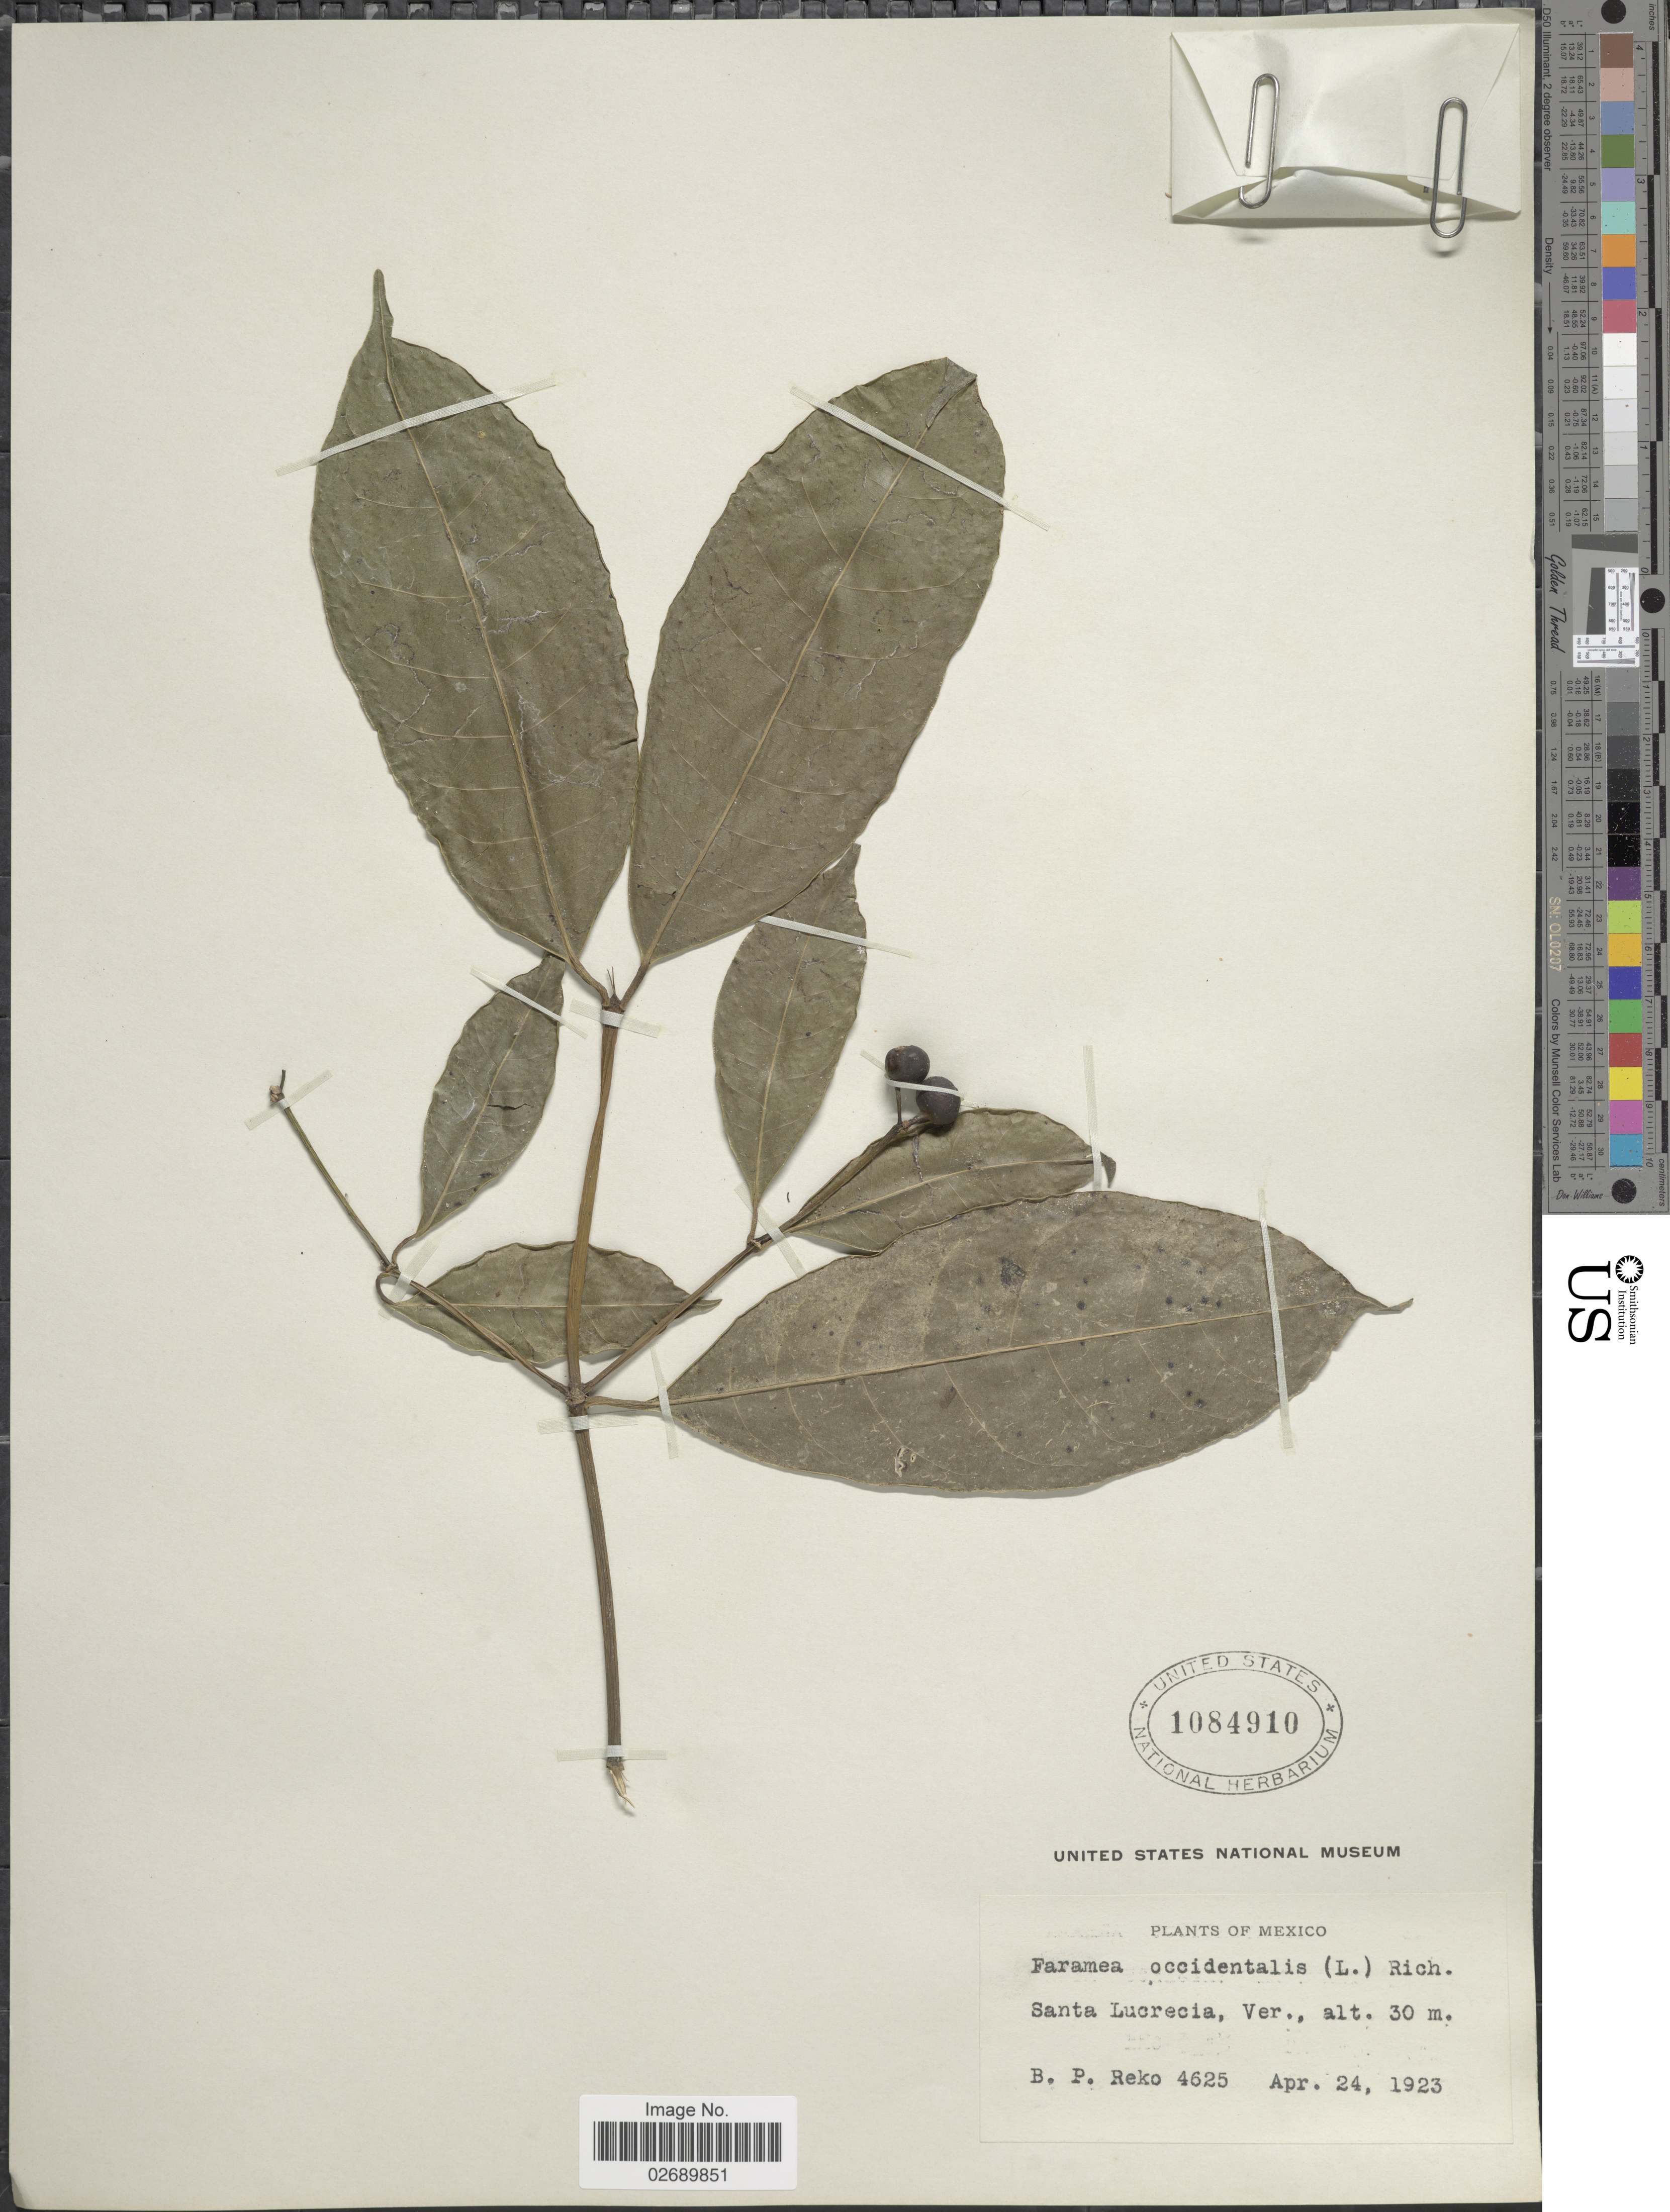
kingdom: Plantae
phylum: Tracheophyta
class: Magnoliopsida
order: Gentianales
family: Rubiaceae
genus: Faramea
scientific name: Faramea occidentalis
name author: (L.) A. Rich.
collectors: B. P. Reko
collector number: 4625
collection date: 1923-04-24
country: Mexico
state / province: Veracruz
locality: Santa Lucrecia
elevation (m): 30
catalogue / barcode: US 1084910